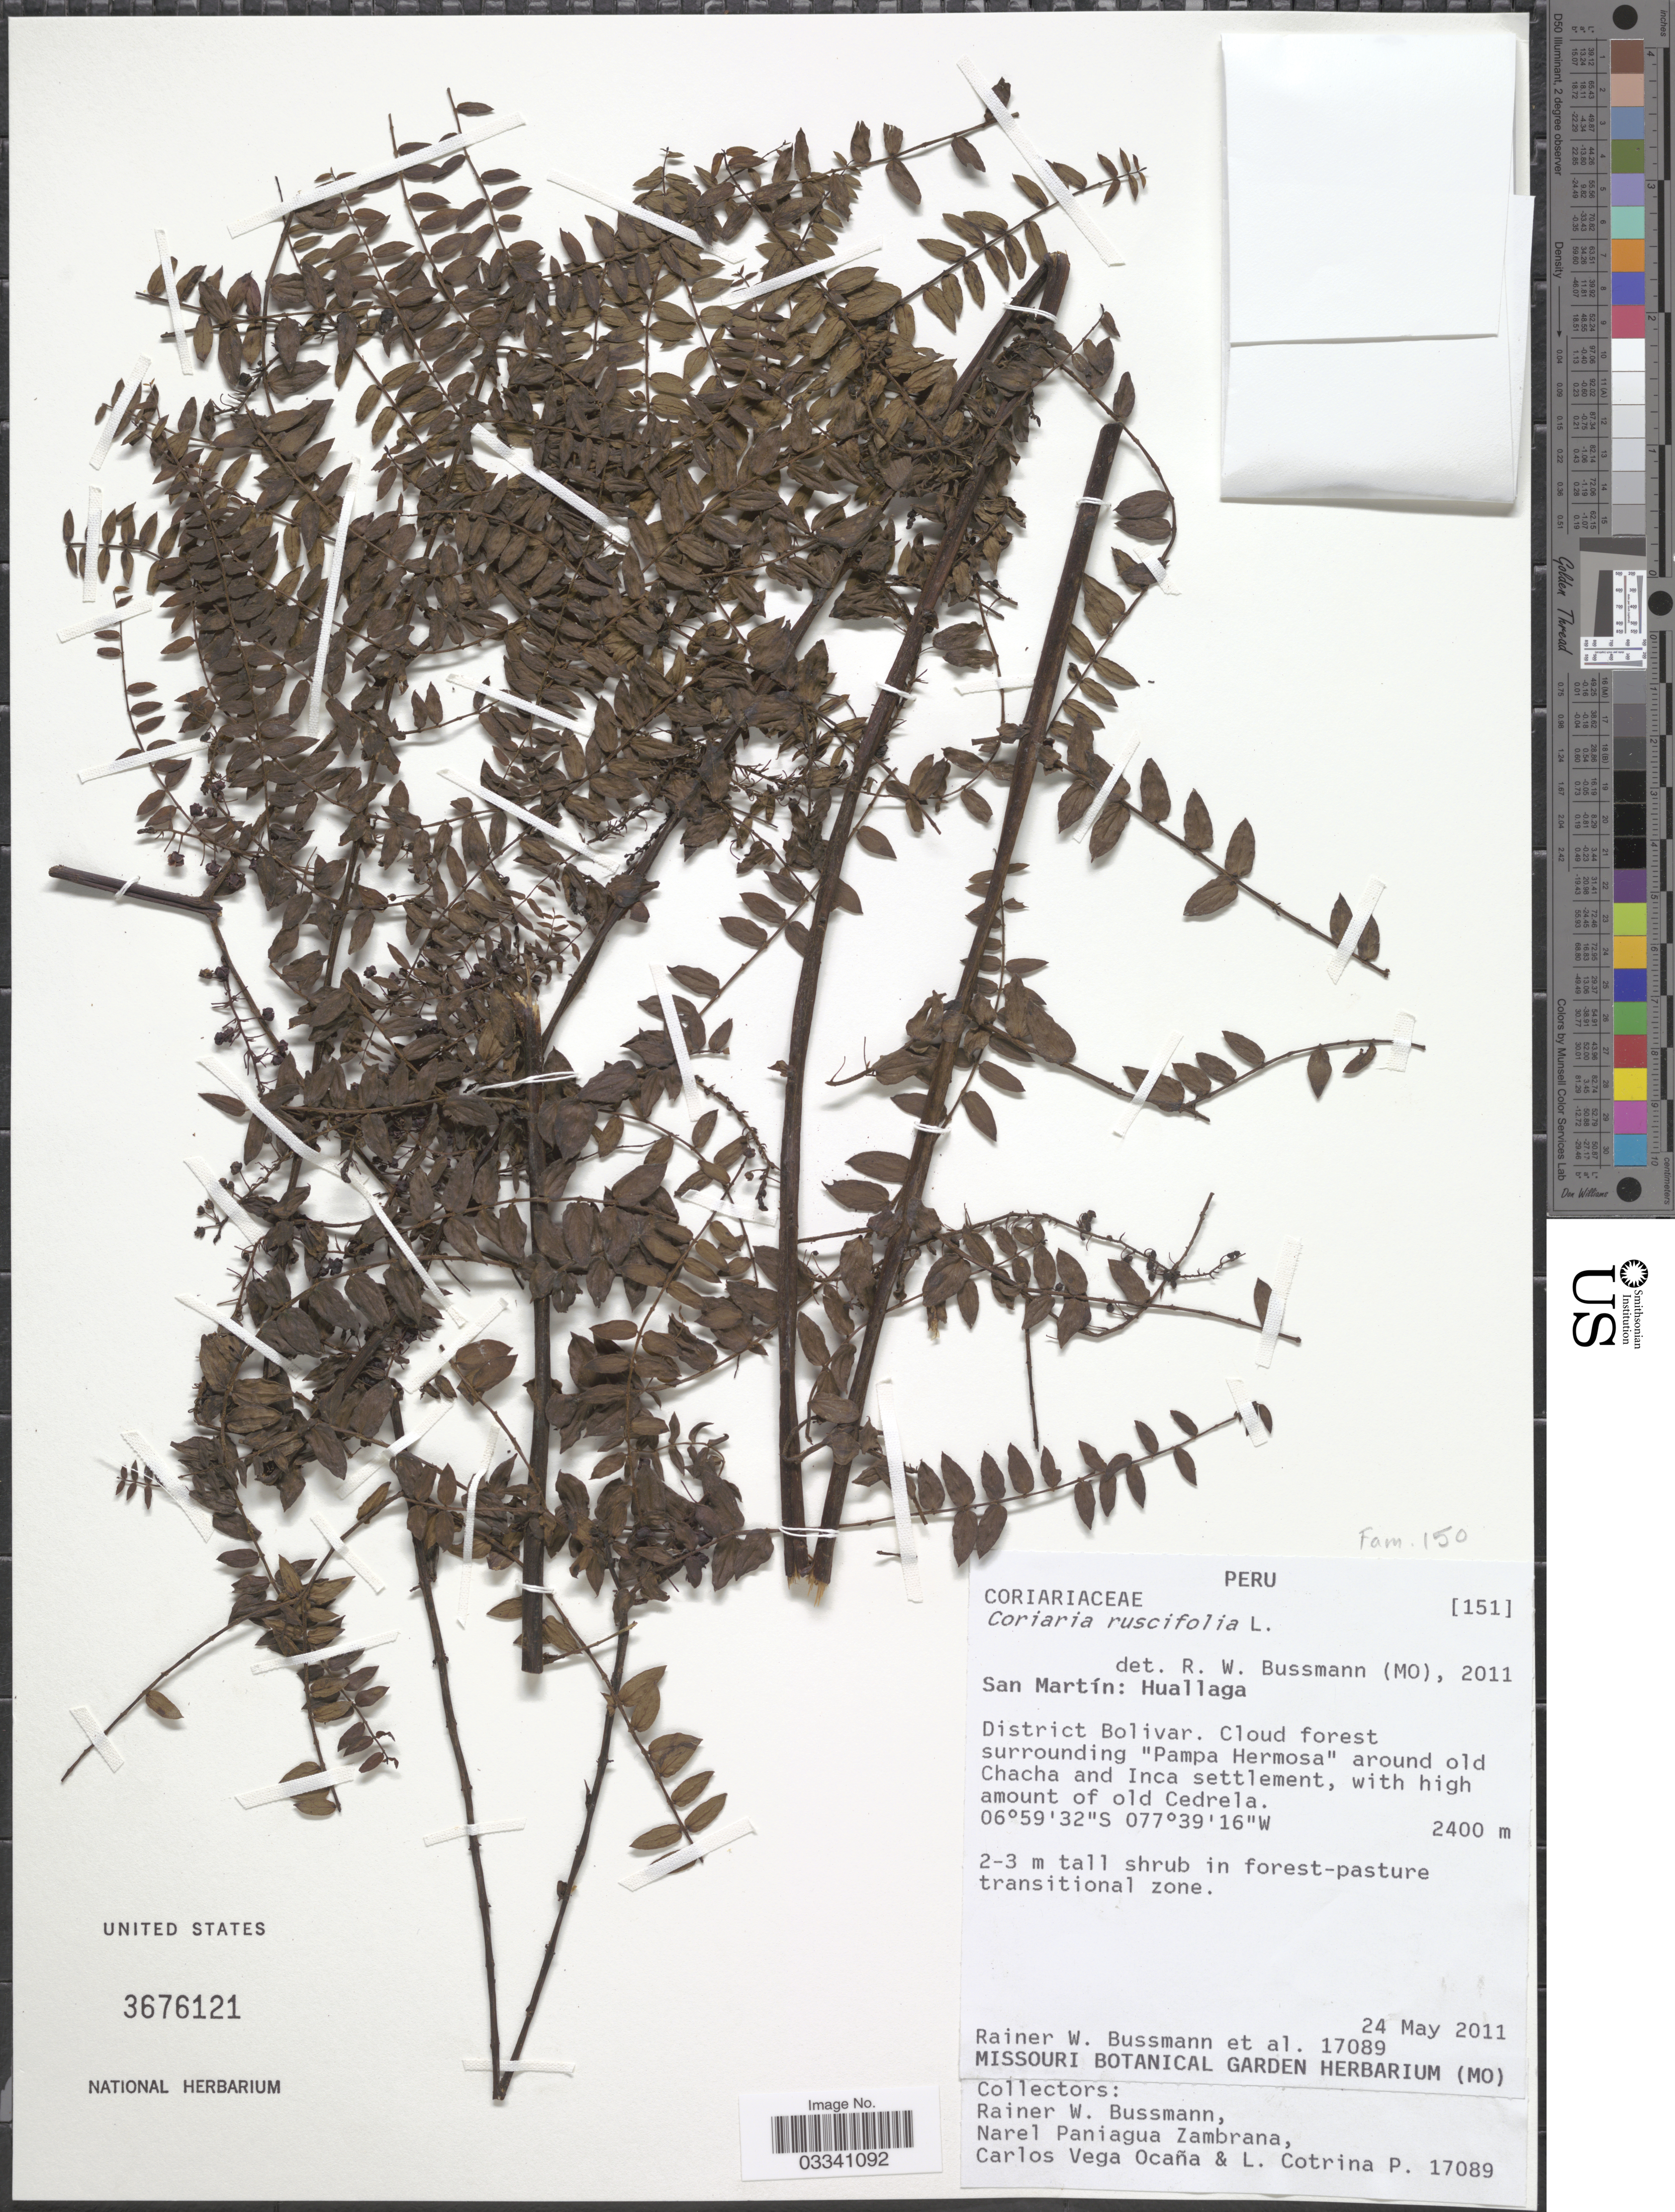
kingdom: Plantae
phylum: Tracheophyta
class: Magnoliopsida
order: Cucurbitales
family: Coriariaceae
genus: Coriaria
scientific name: Coriaria ruscifolia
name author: L.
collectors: R. W. Bussmann, N. Zambrana, C. Ocaña & L. Cotrina P.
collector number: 17089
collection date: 2011-05-24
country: Peru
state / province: San Martín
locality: Huallaga. District Bolivar. Cloud forest surrounding "Pampa Hermosa" around ols Chacha and Inca settlement.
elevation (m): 2400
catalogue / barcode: US 3676121